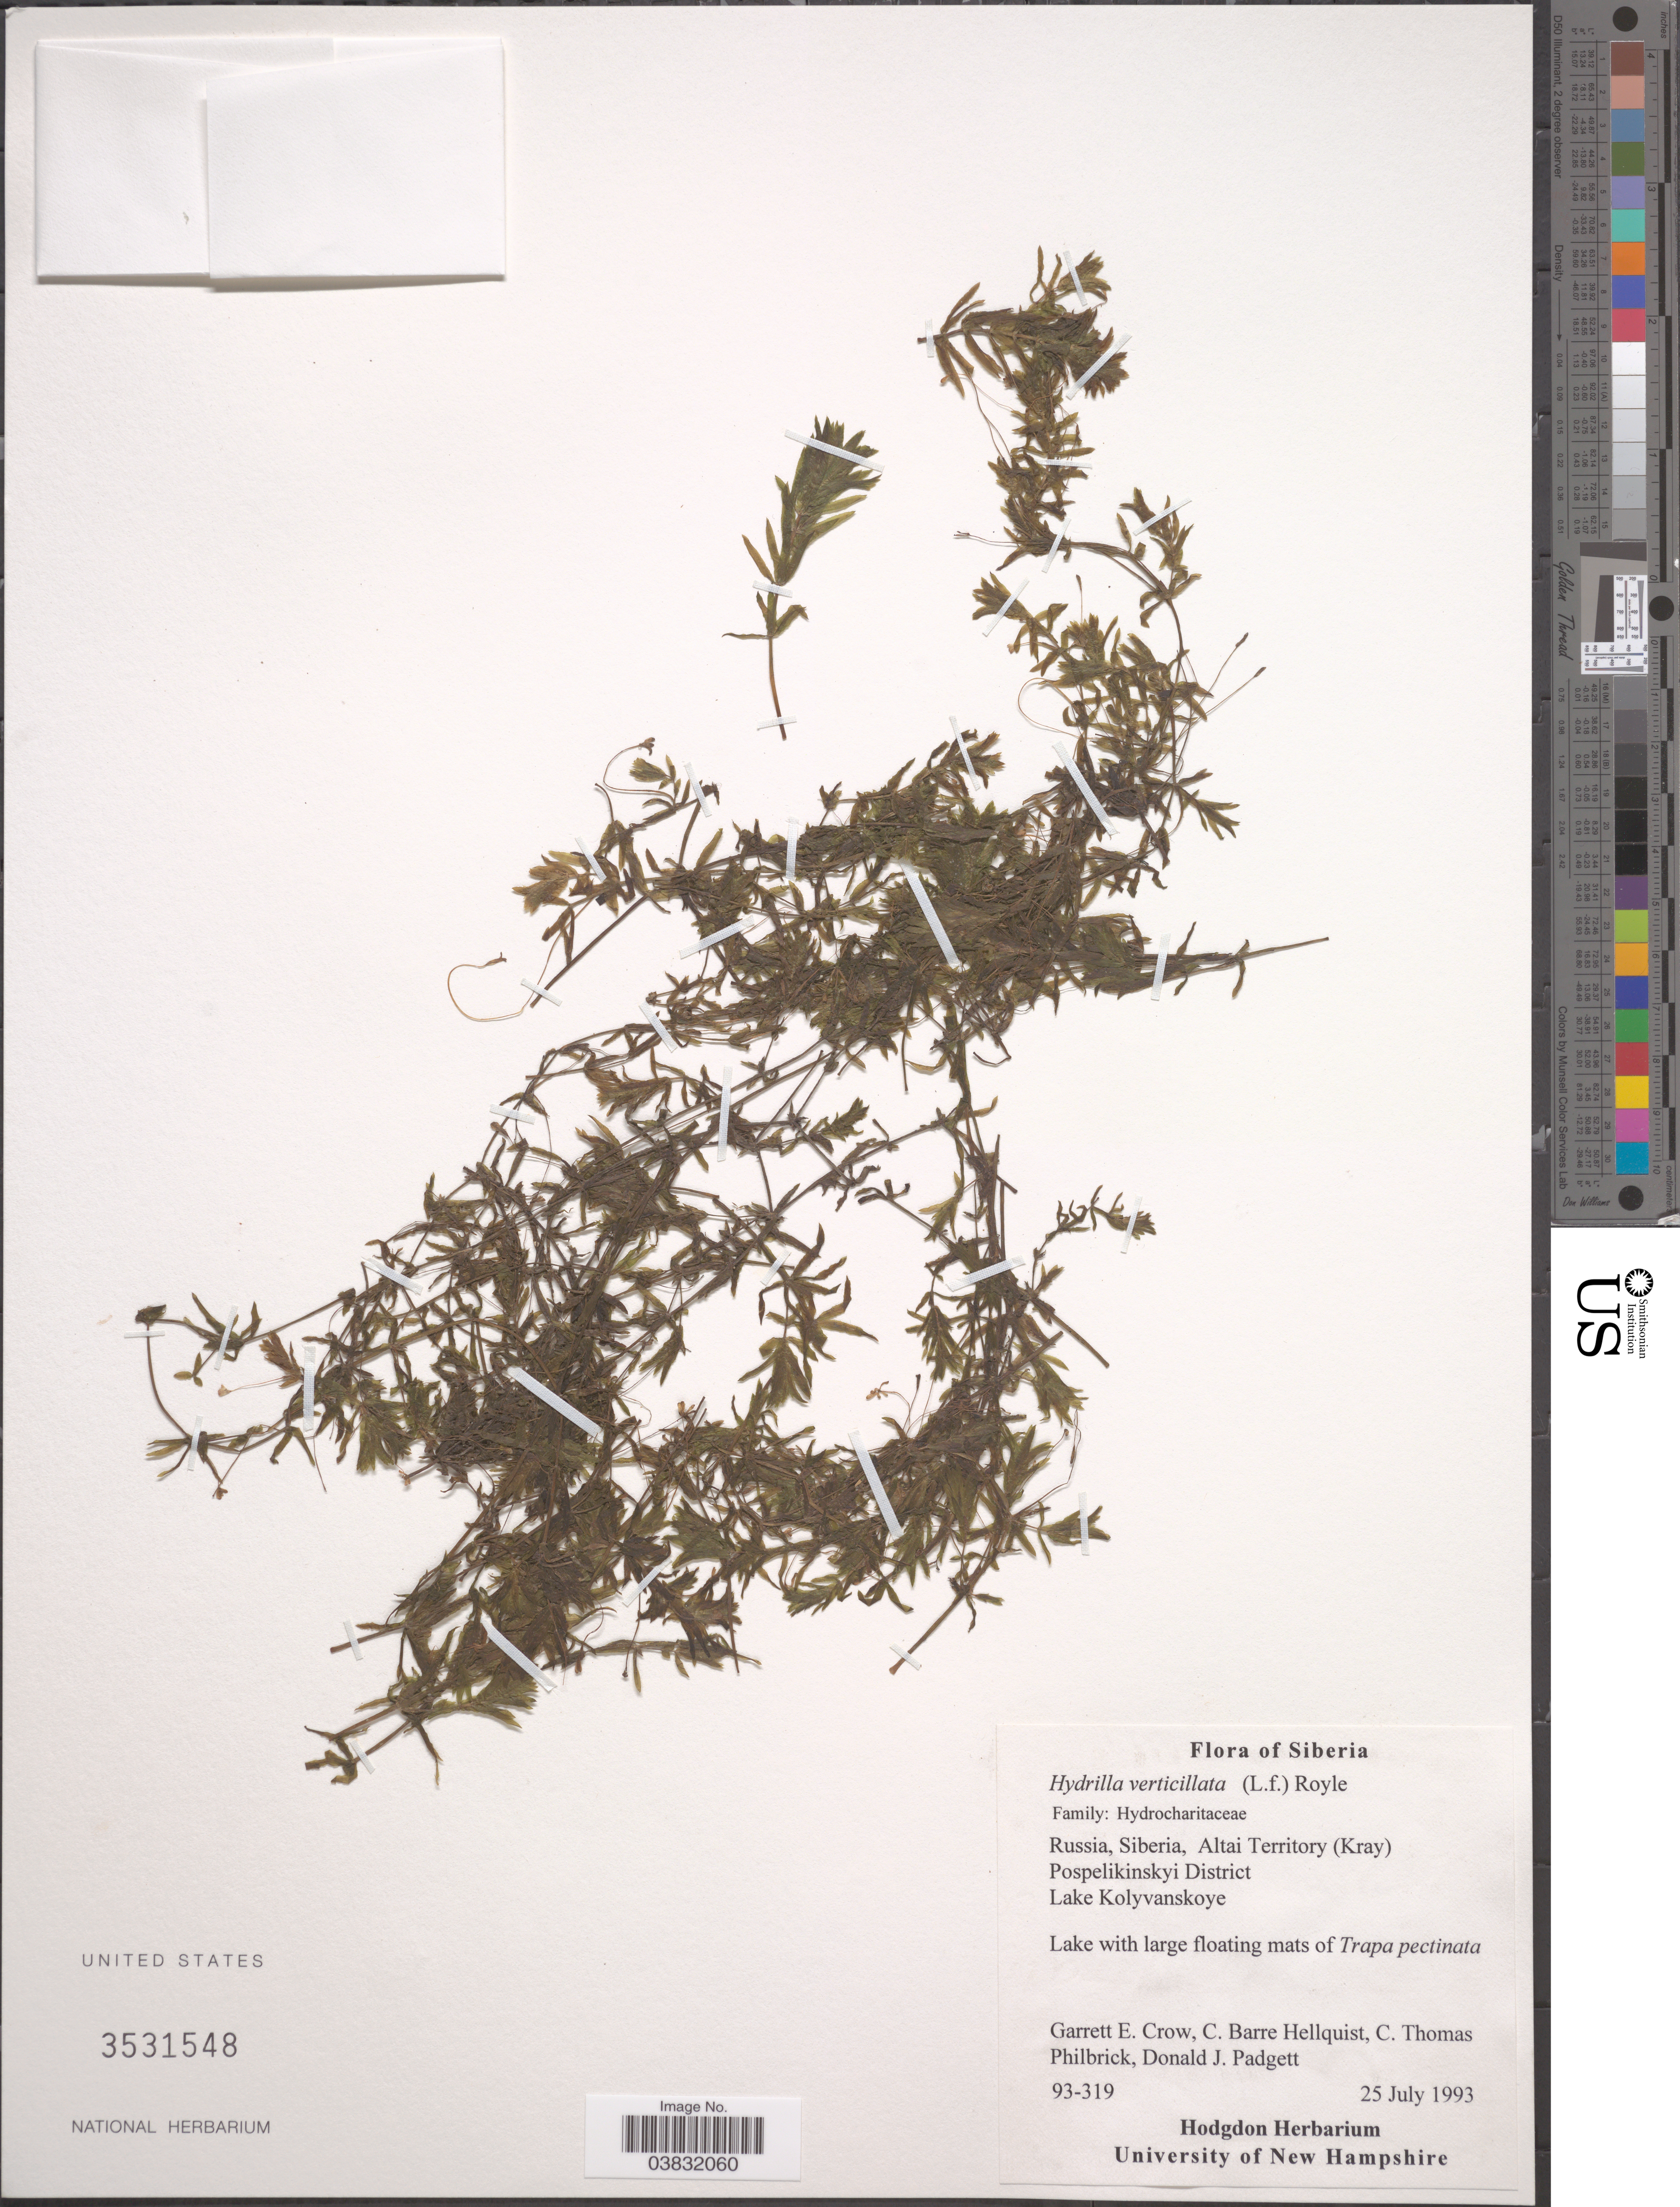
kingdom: Plantae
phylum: Tracheophyta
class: Liliopsida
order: Alismatales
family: Hydrocharitaceae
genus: Hydrilla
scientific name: Hydrilla verticillata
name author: (L. f.) Royle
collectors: G. E. Crow, C. Hellquist, C. Philbrick & D. Padgett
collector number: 93-319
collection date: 1993-07-25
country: Russian Federation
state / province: Altai Republic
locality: Russia, Siberia, Altai Territory (Kray) Pospelikinskyi District. Lake Kolyvanskoye.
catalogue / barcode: US 3531548